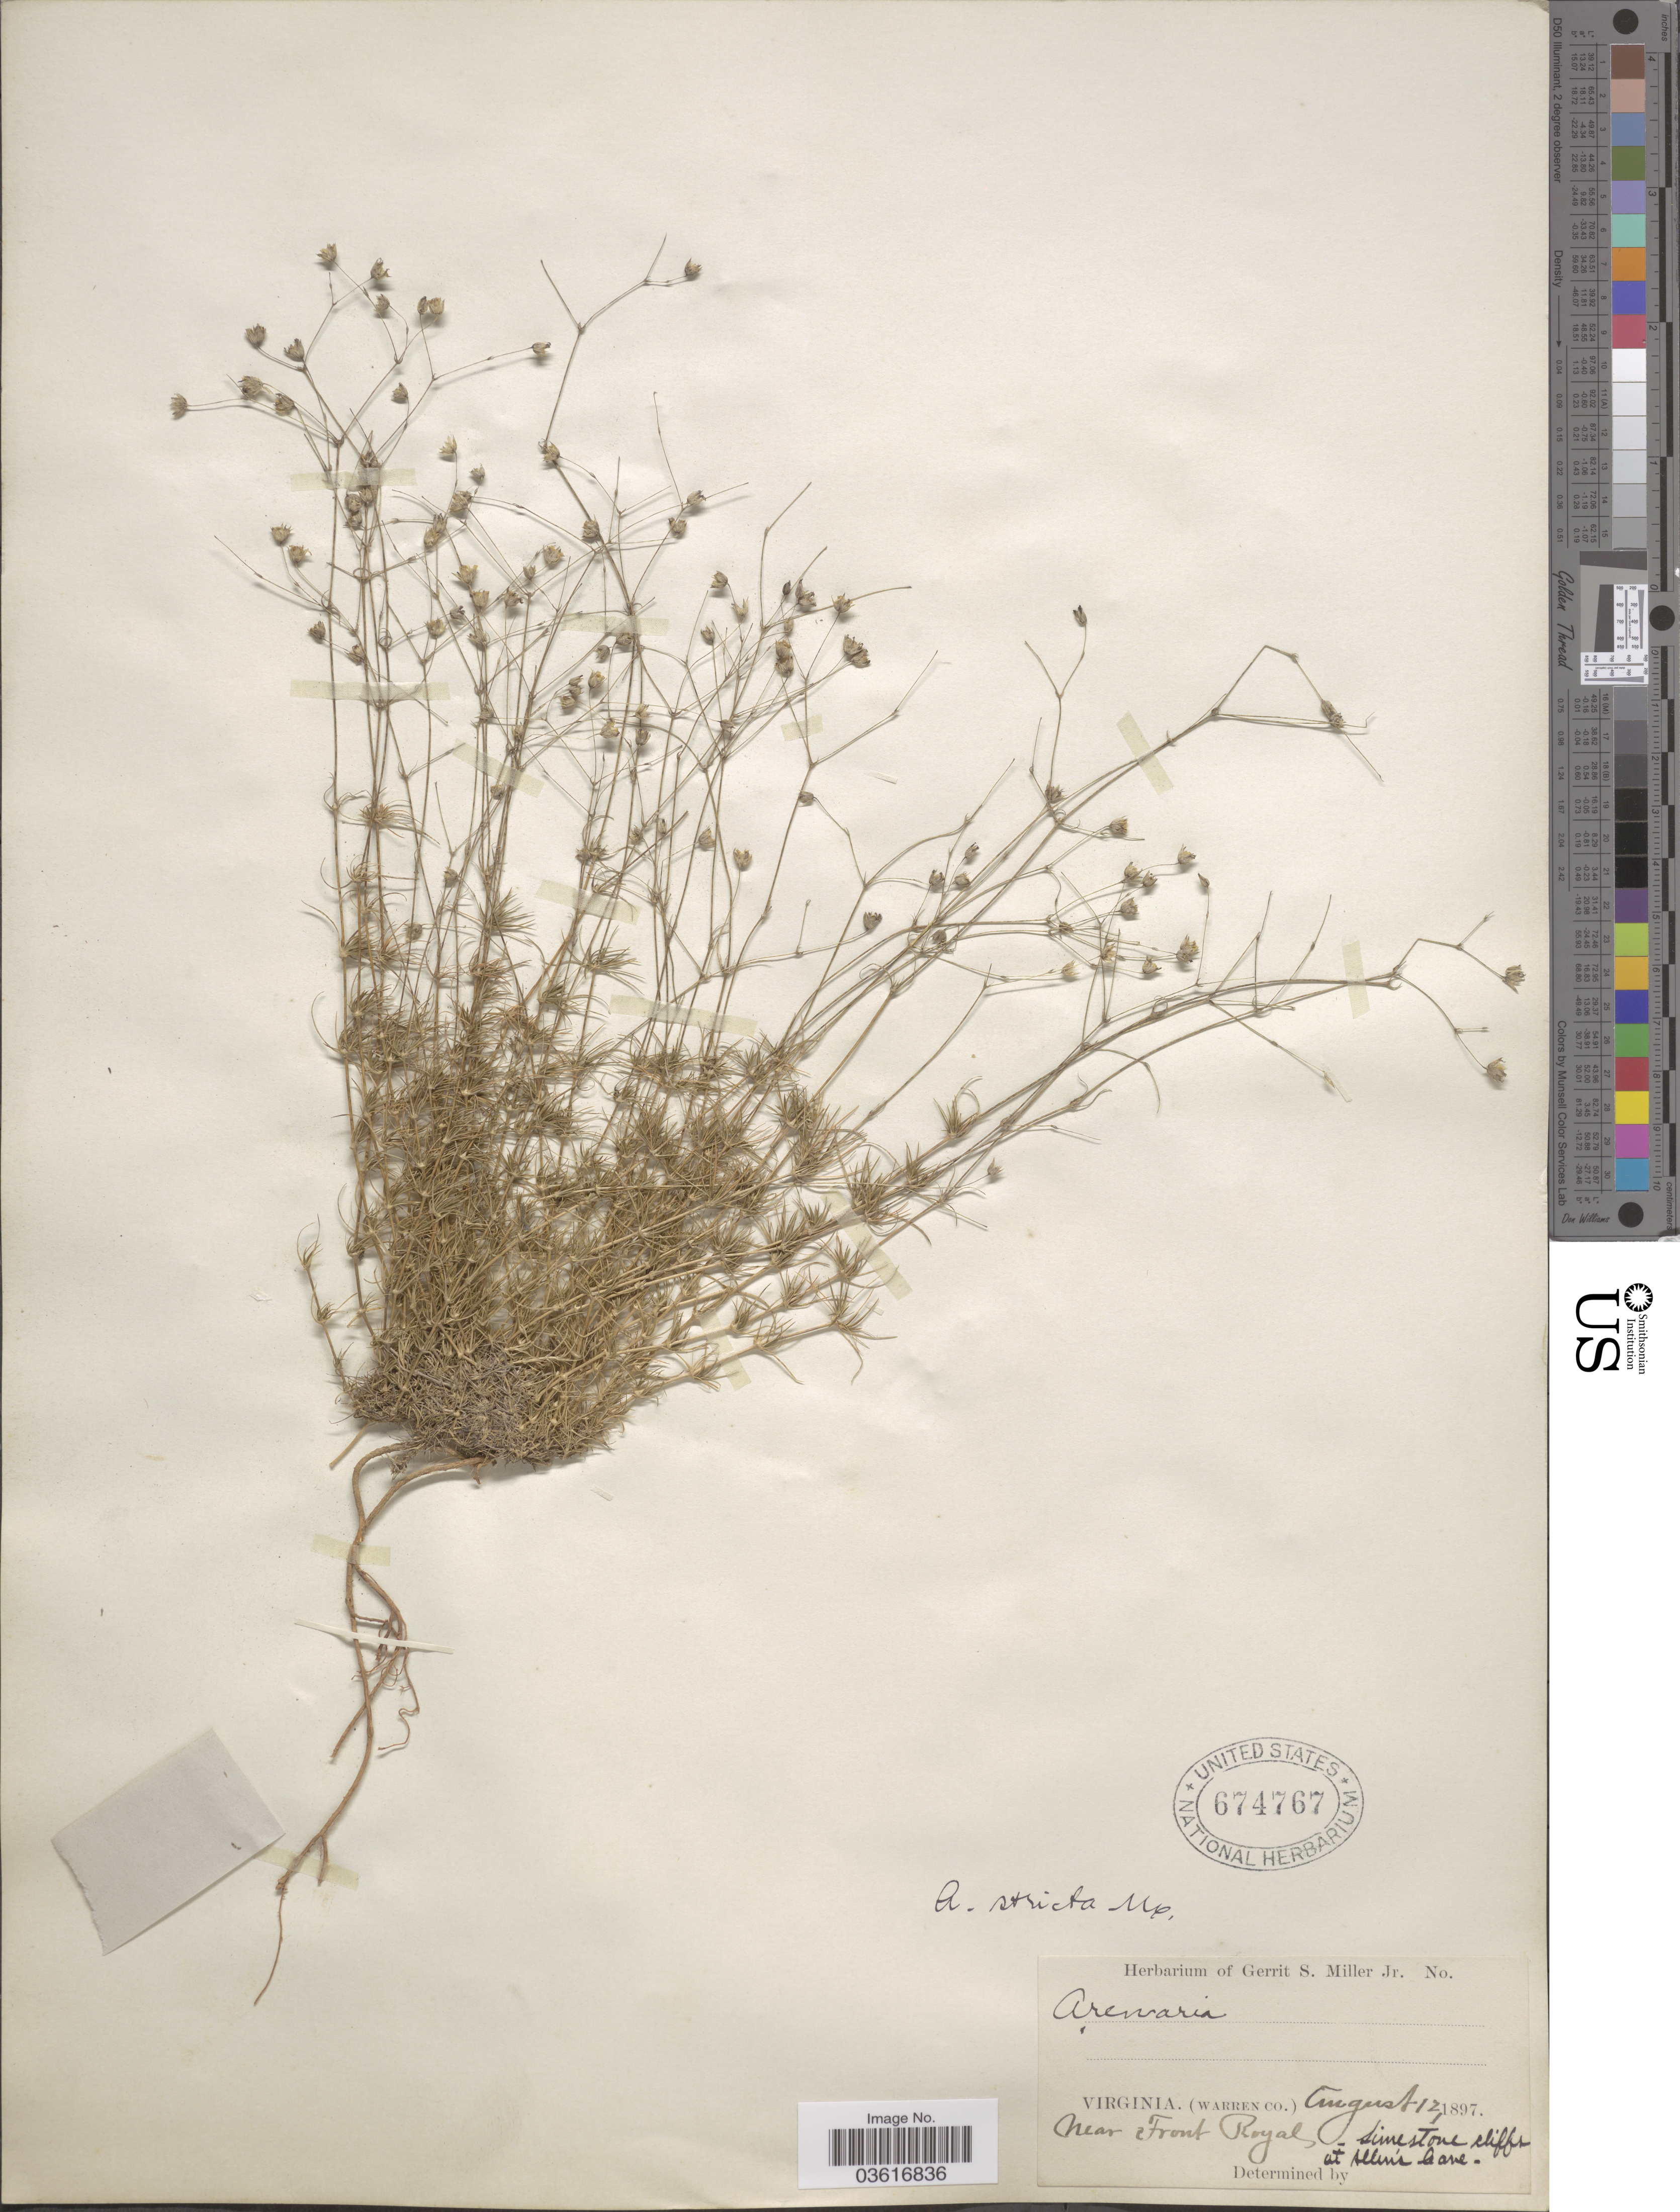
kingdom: Plantae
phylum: Tracheophyta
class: Magnoliopsida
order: Caryophyllales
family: Caryophyllaceae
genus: Minuartia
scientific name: Minuartia stricta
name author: (Sw.) Hiern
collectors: ex herb. Gerrit S. Miller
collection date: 1897-08-12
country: United States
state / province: Virginia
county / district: Warren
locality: Near Front Royal, at Allen's Cove.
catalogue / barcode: US 674767